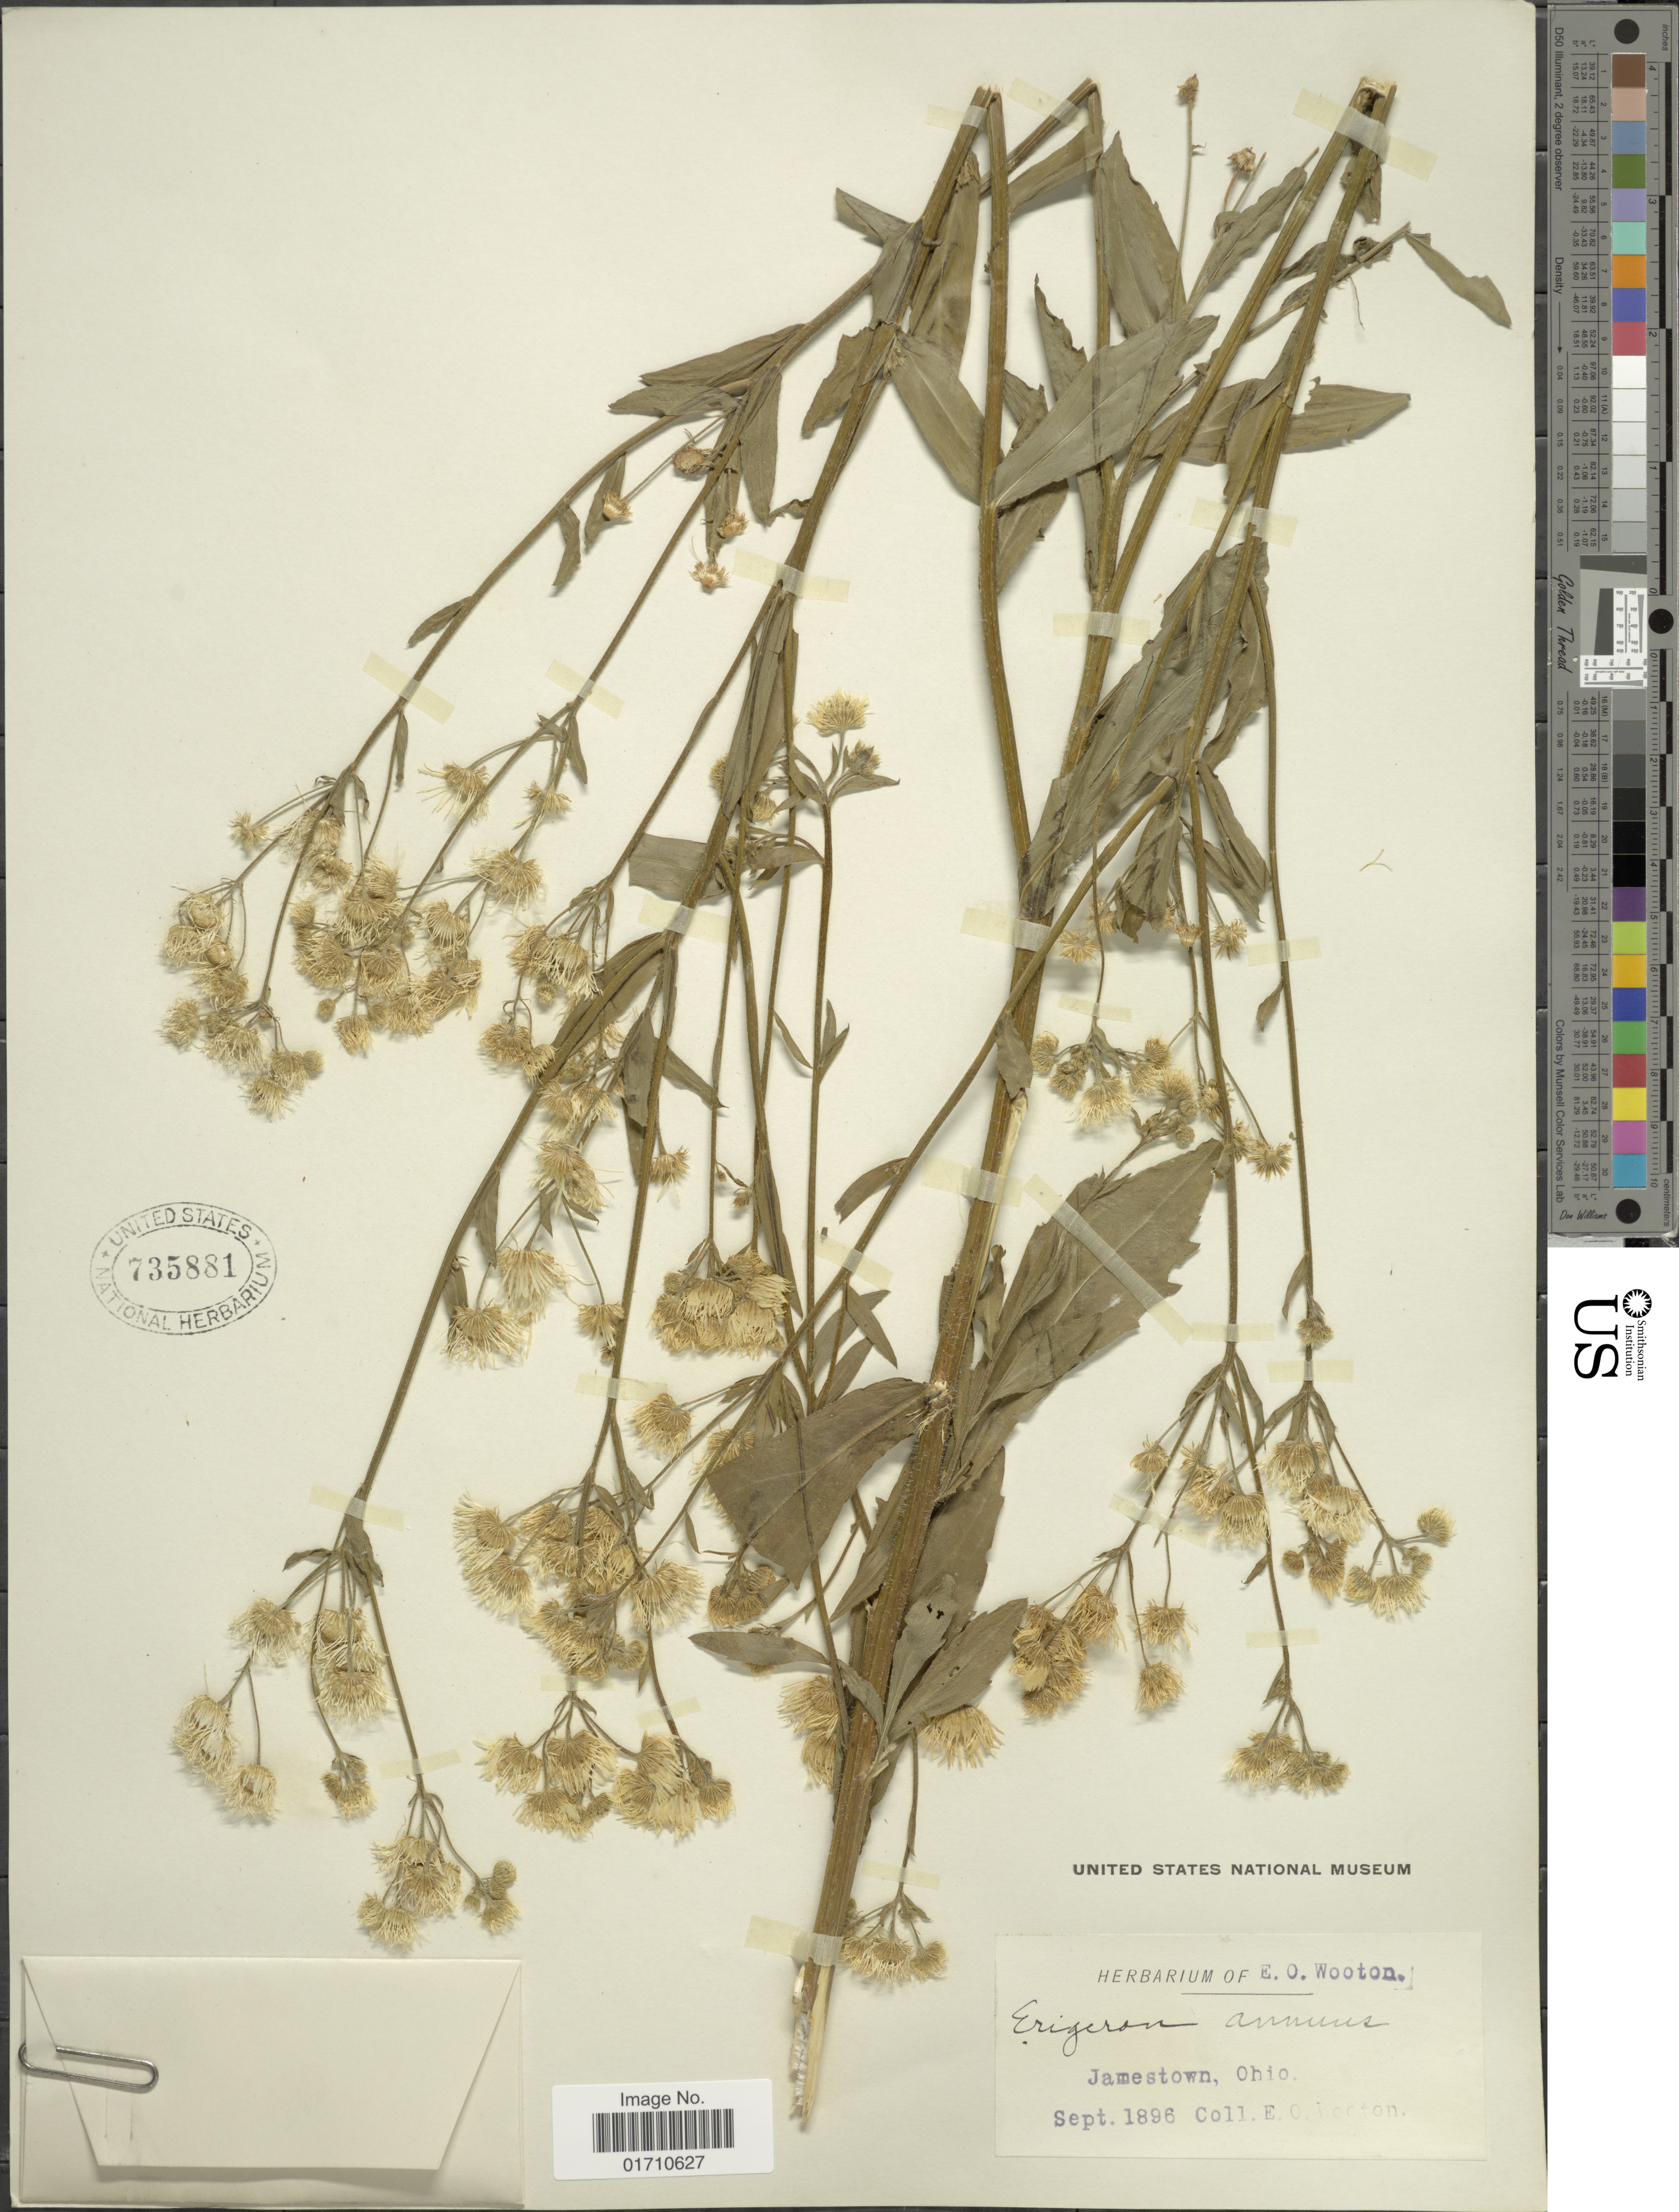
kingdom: Plantae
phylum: Tracheophyta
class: Magnoliopsida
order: Asterales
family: Asteraceae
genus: Erigeron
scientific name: Erigeron annuus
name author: (L.) Pers.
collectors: E. O. Wooton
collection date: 1896-09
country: United States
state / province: Ohio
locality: Jamestown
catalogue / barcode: US 735881